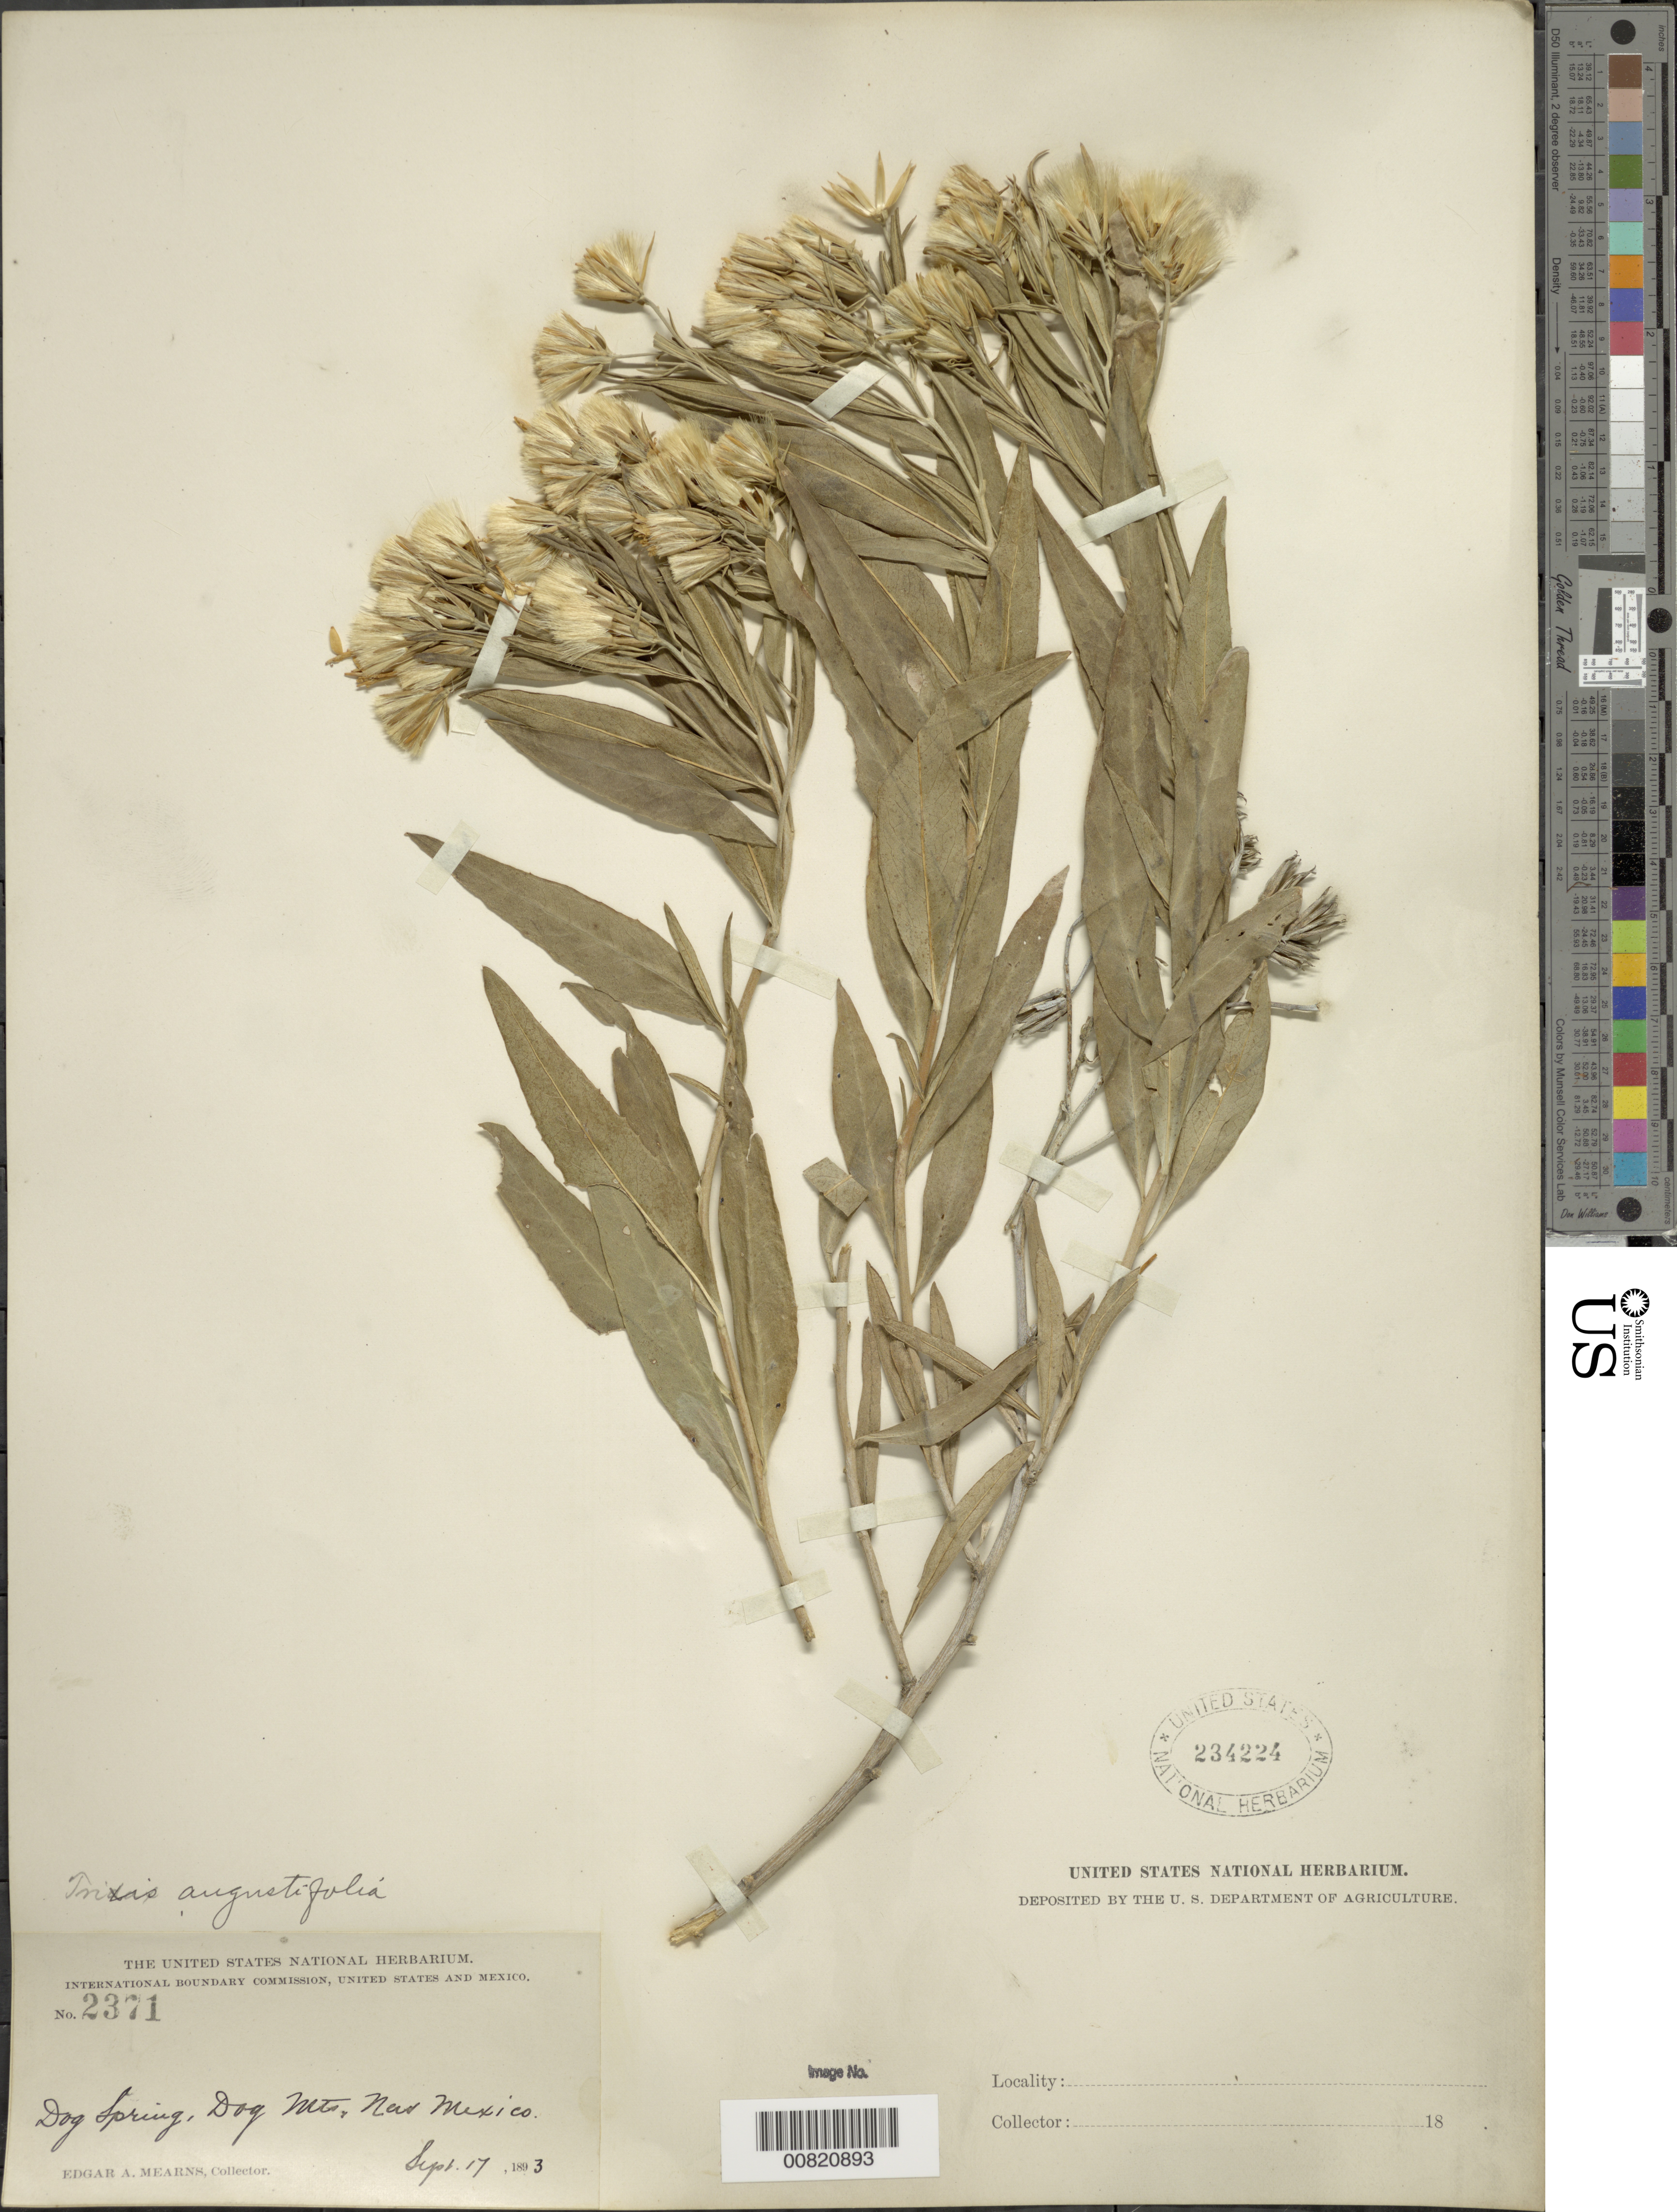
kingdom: Plantae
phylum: Tracheophyta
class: Magnoliopsida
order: Asterales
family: Asteraceae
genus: Trixis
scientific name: Trixis californica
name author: Kellogg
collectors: E. A. Mearns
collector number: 2371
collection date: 1893-09-17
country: United States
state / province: New Mexico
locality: Dog Spring, Dog Mts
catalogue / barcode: US 234224